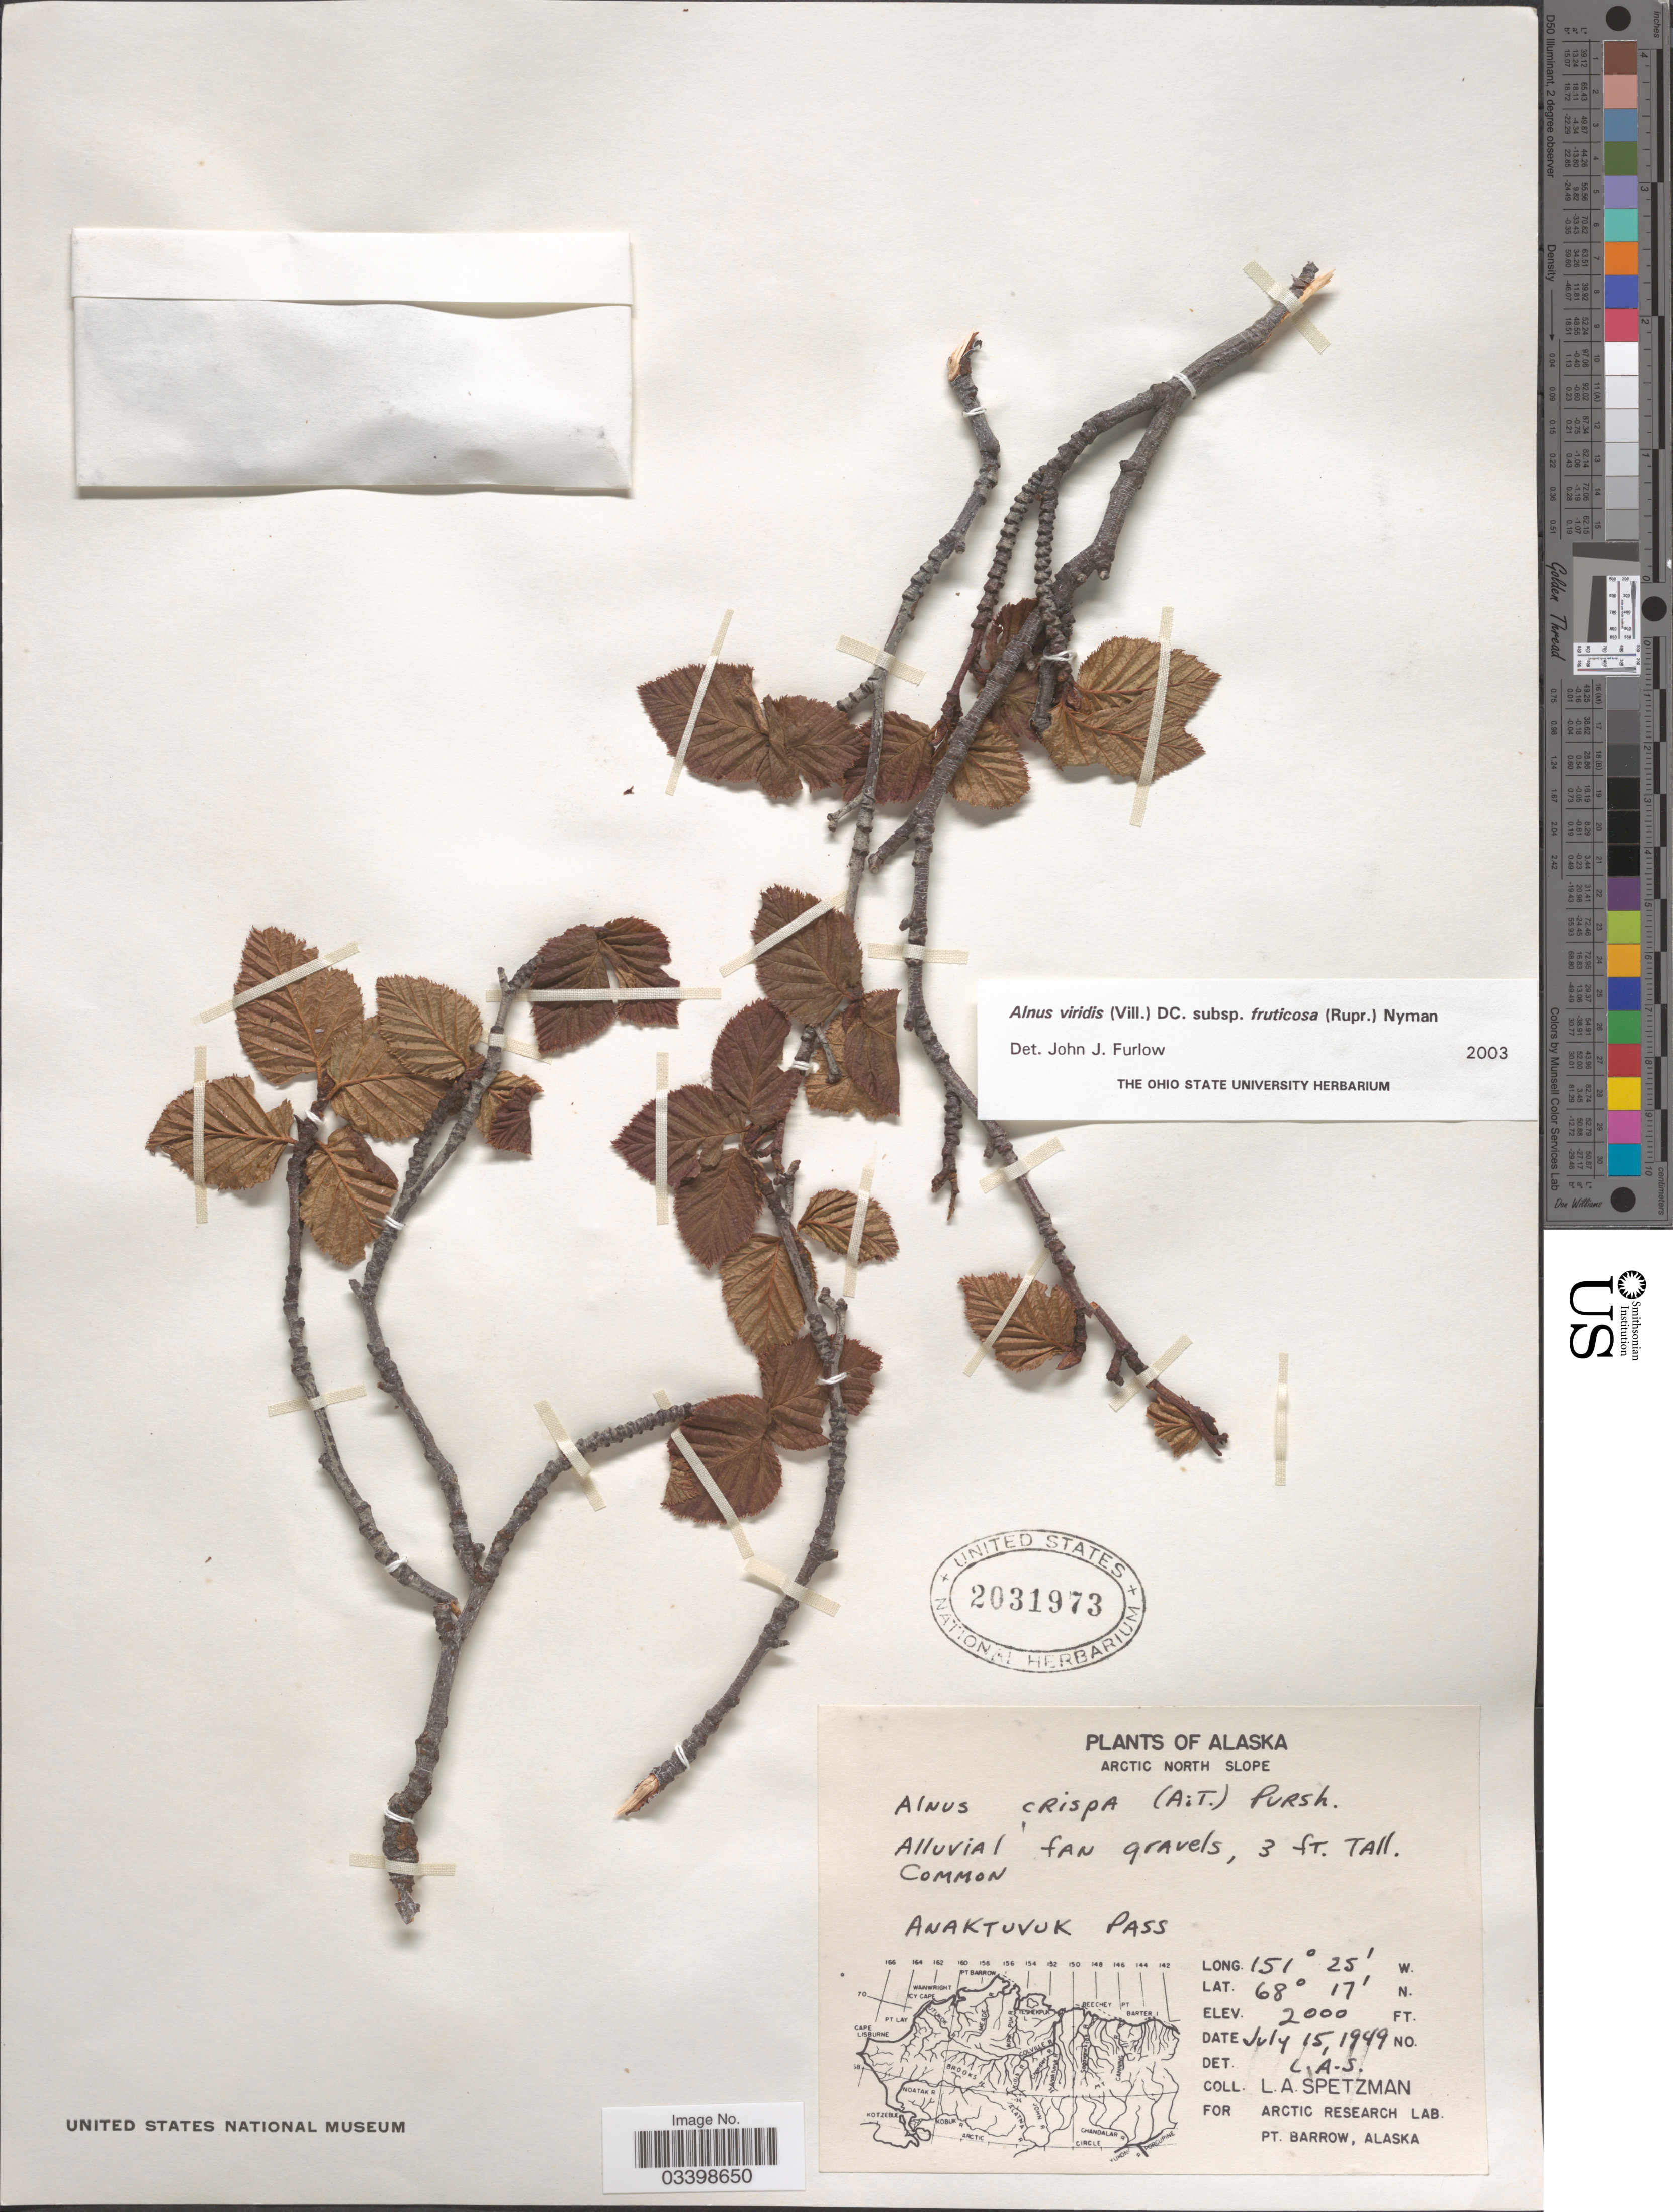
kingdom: Plantae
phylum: Tracheophyta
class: Magnoliopsida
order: Fagales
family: Betulaceae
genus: Alnus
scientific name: Alnus viridis subsp. fruticosa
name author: (Rupr.) Nyman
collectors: L. Spetzman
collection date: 1949-07-15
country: United States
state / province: Alaska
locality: Arctic North Slope. Anaktuvuk Pass.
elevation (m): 610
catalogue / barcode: US 2031973